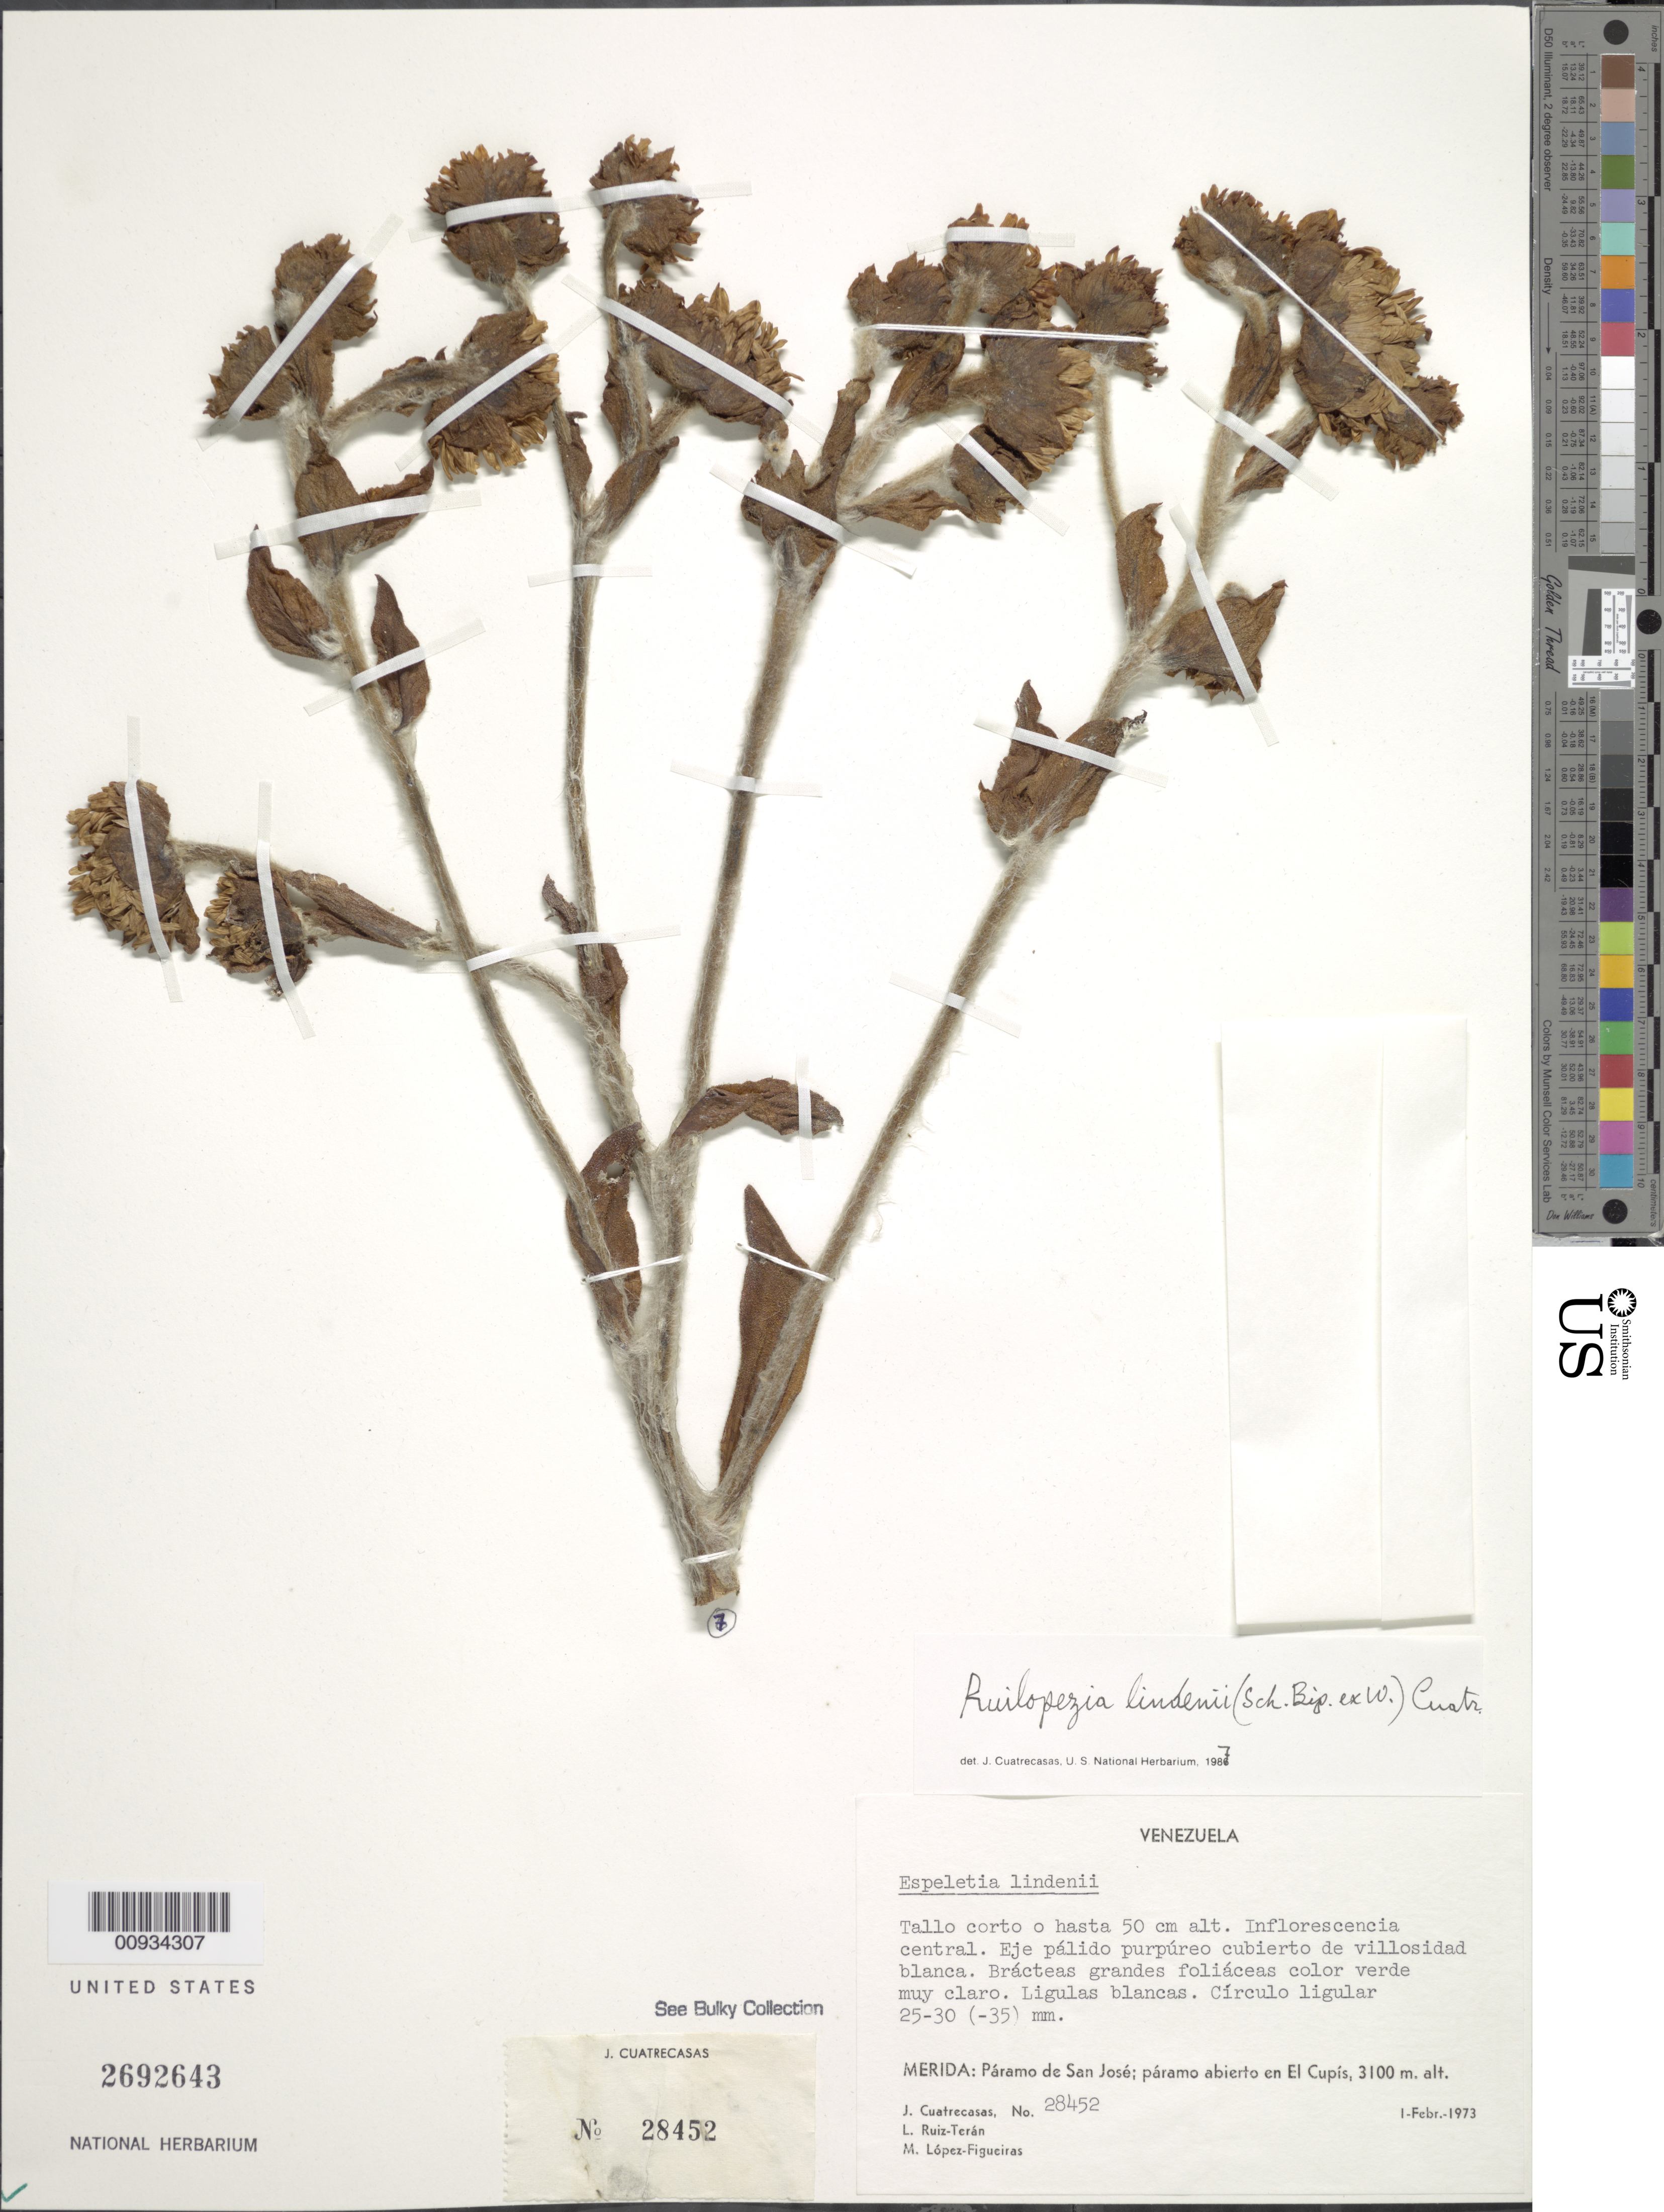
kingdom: Plantae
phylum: Tracheophyta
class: Magnoliopsida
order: Asterales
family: Asteraceae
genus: Ruilopezia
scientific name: Ruilopezia lindenii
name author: (Sch. Bip. ex Wedd.) Cuatrec.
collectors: J. Cuatrecasas, L. E. Ruíz-Terán & M. López Figueiras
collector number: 28452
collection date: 1973-02-01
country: Venezuela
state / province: Mérida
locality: Paramo de San Jose, paramo abierto en El Cupis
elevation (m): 3100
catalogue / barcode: US 2692643